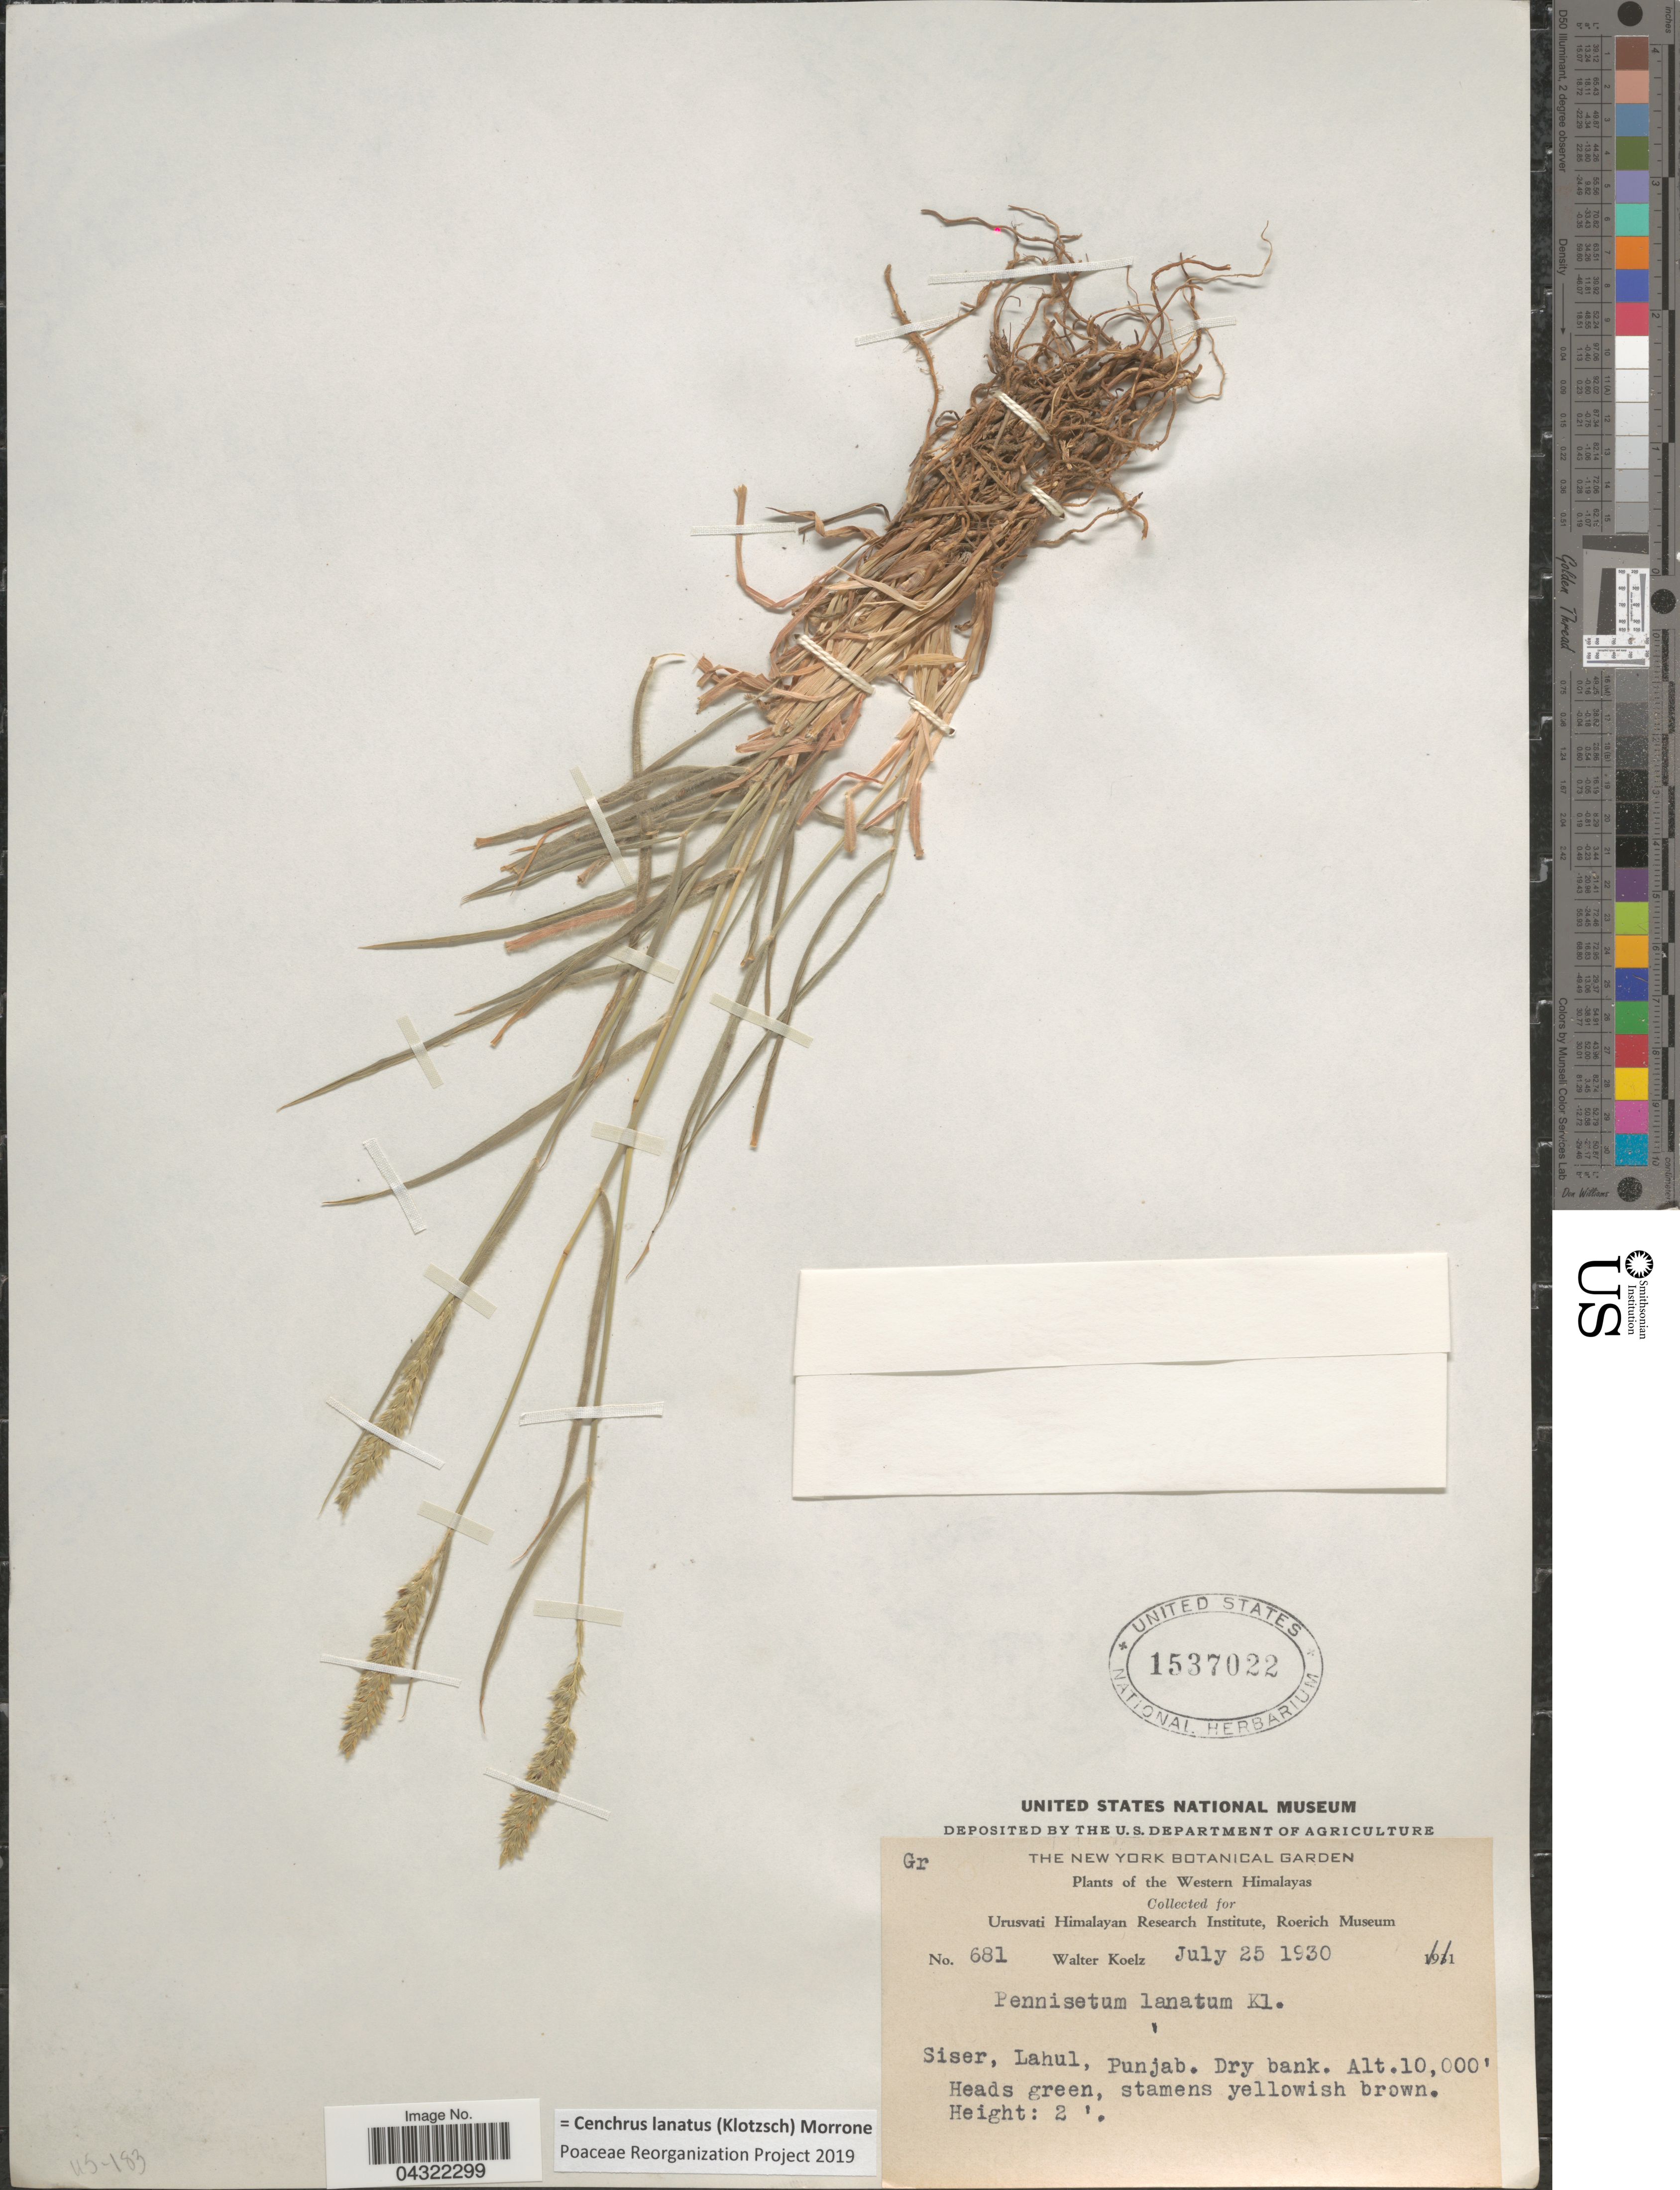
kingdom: Plantae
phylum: Tracheophyta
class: Liliopsida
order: Poales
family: Poaceae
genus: Cenchrus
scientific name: Cenchrus lanatus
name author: (Klotzsch) Morrone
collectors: W. N. Koelz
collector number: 681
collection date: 1930-07-25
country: India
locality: The Western Himalayas. Siser, Lahul, Punjab.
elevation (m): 3048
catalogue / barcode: US 1537022